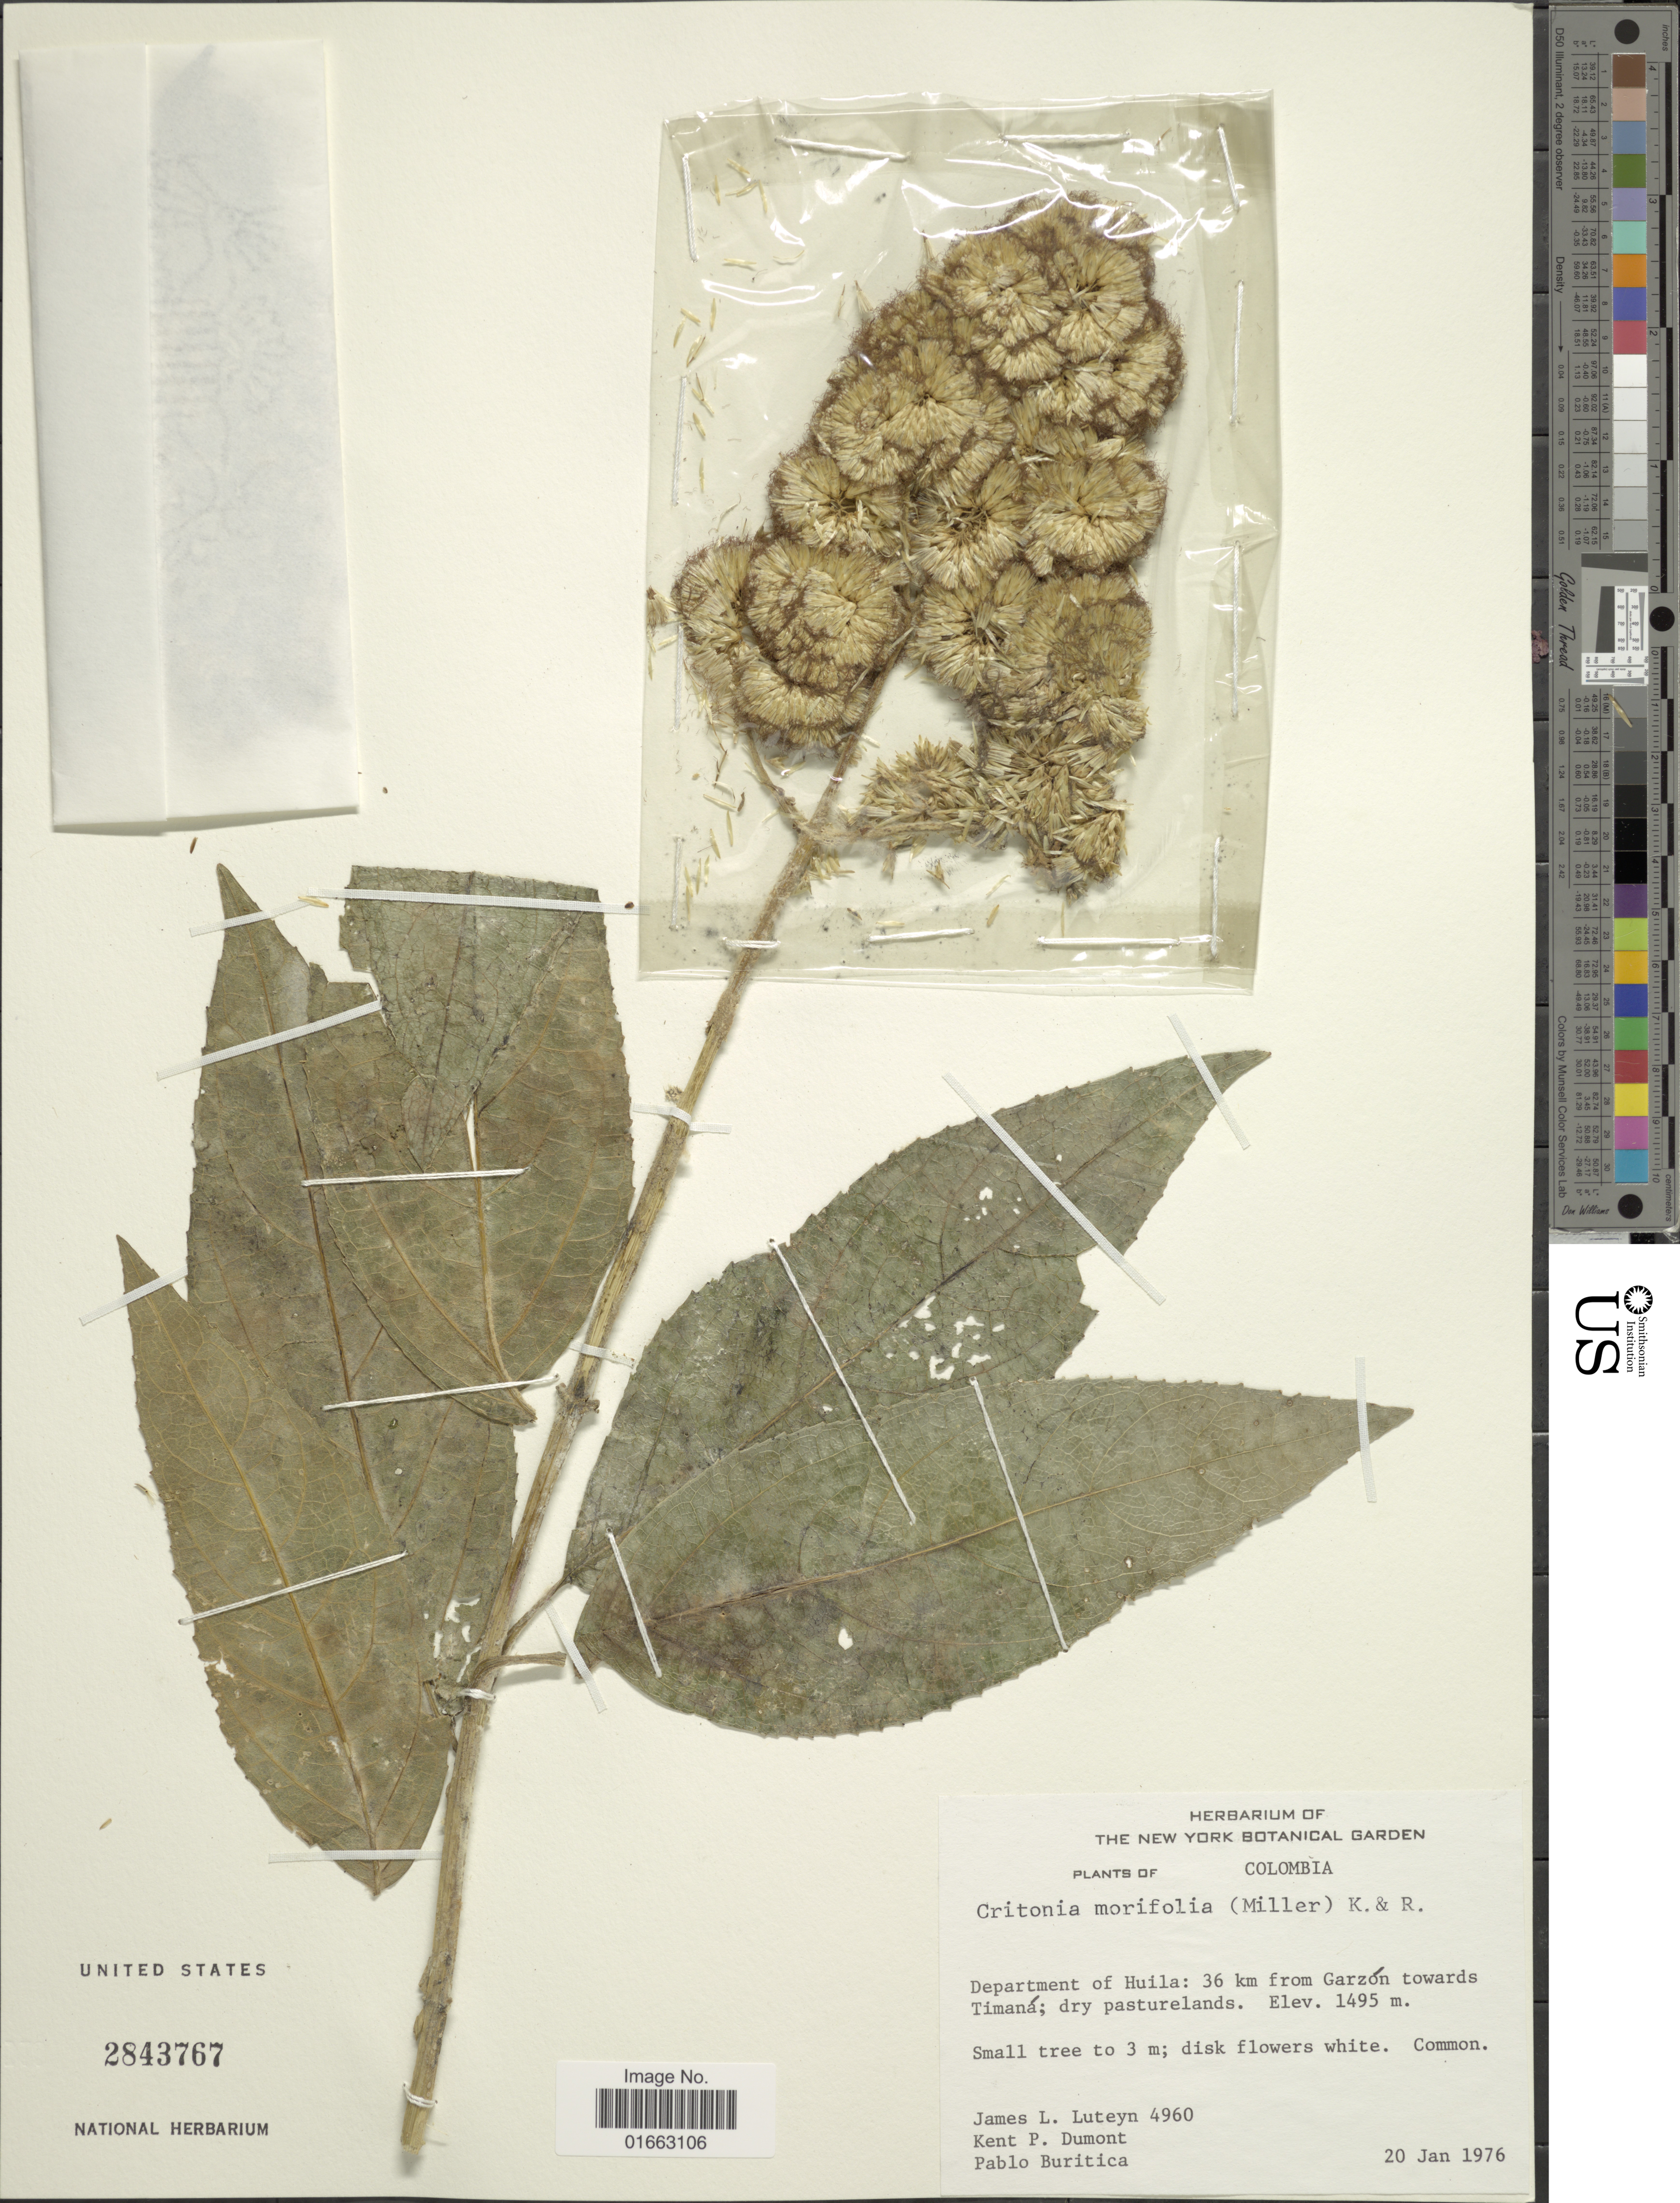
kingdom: Plantae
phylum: Tracheophyta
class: Magnoliopsida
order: Asterales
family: Asteraceae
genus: Critonia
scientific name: Critonia morifolia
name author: (Mill.) R.M. King & H. Rob.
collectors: J. L. Luteyn, K. P. Dumont & P. Buritica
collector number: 4960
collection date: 1976-01-20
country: Colombia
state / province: Huila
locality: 36 km from Garzón towards Timaná; dry pasturelands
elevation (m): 1495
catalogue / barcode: US 2843767